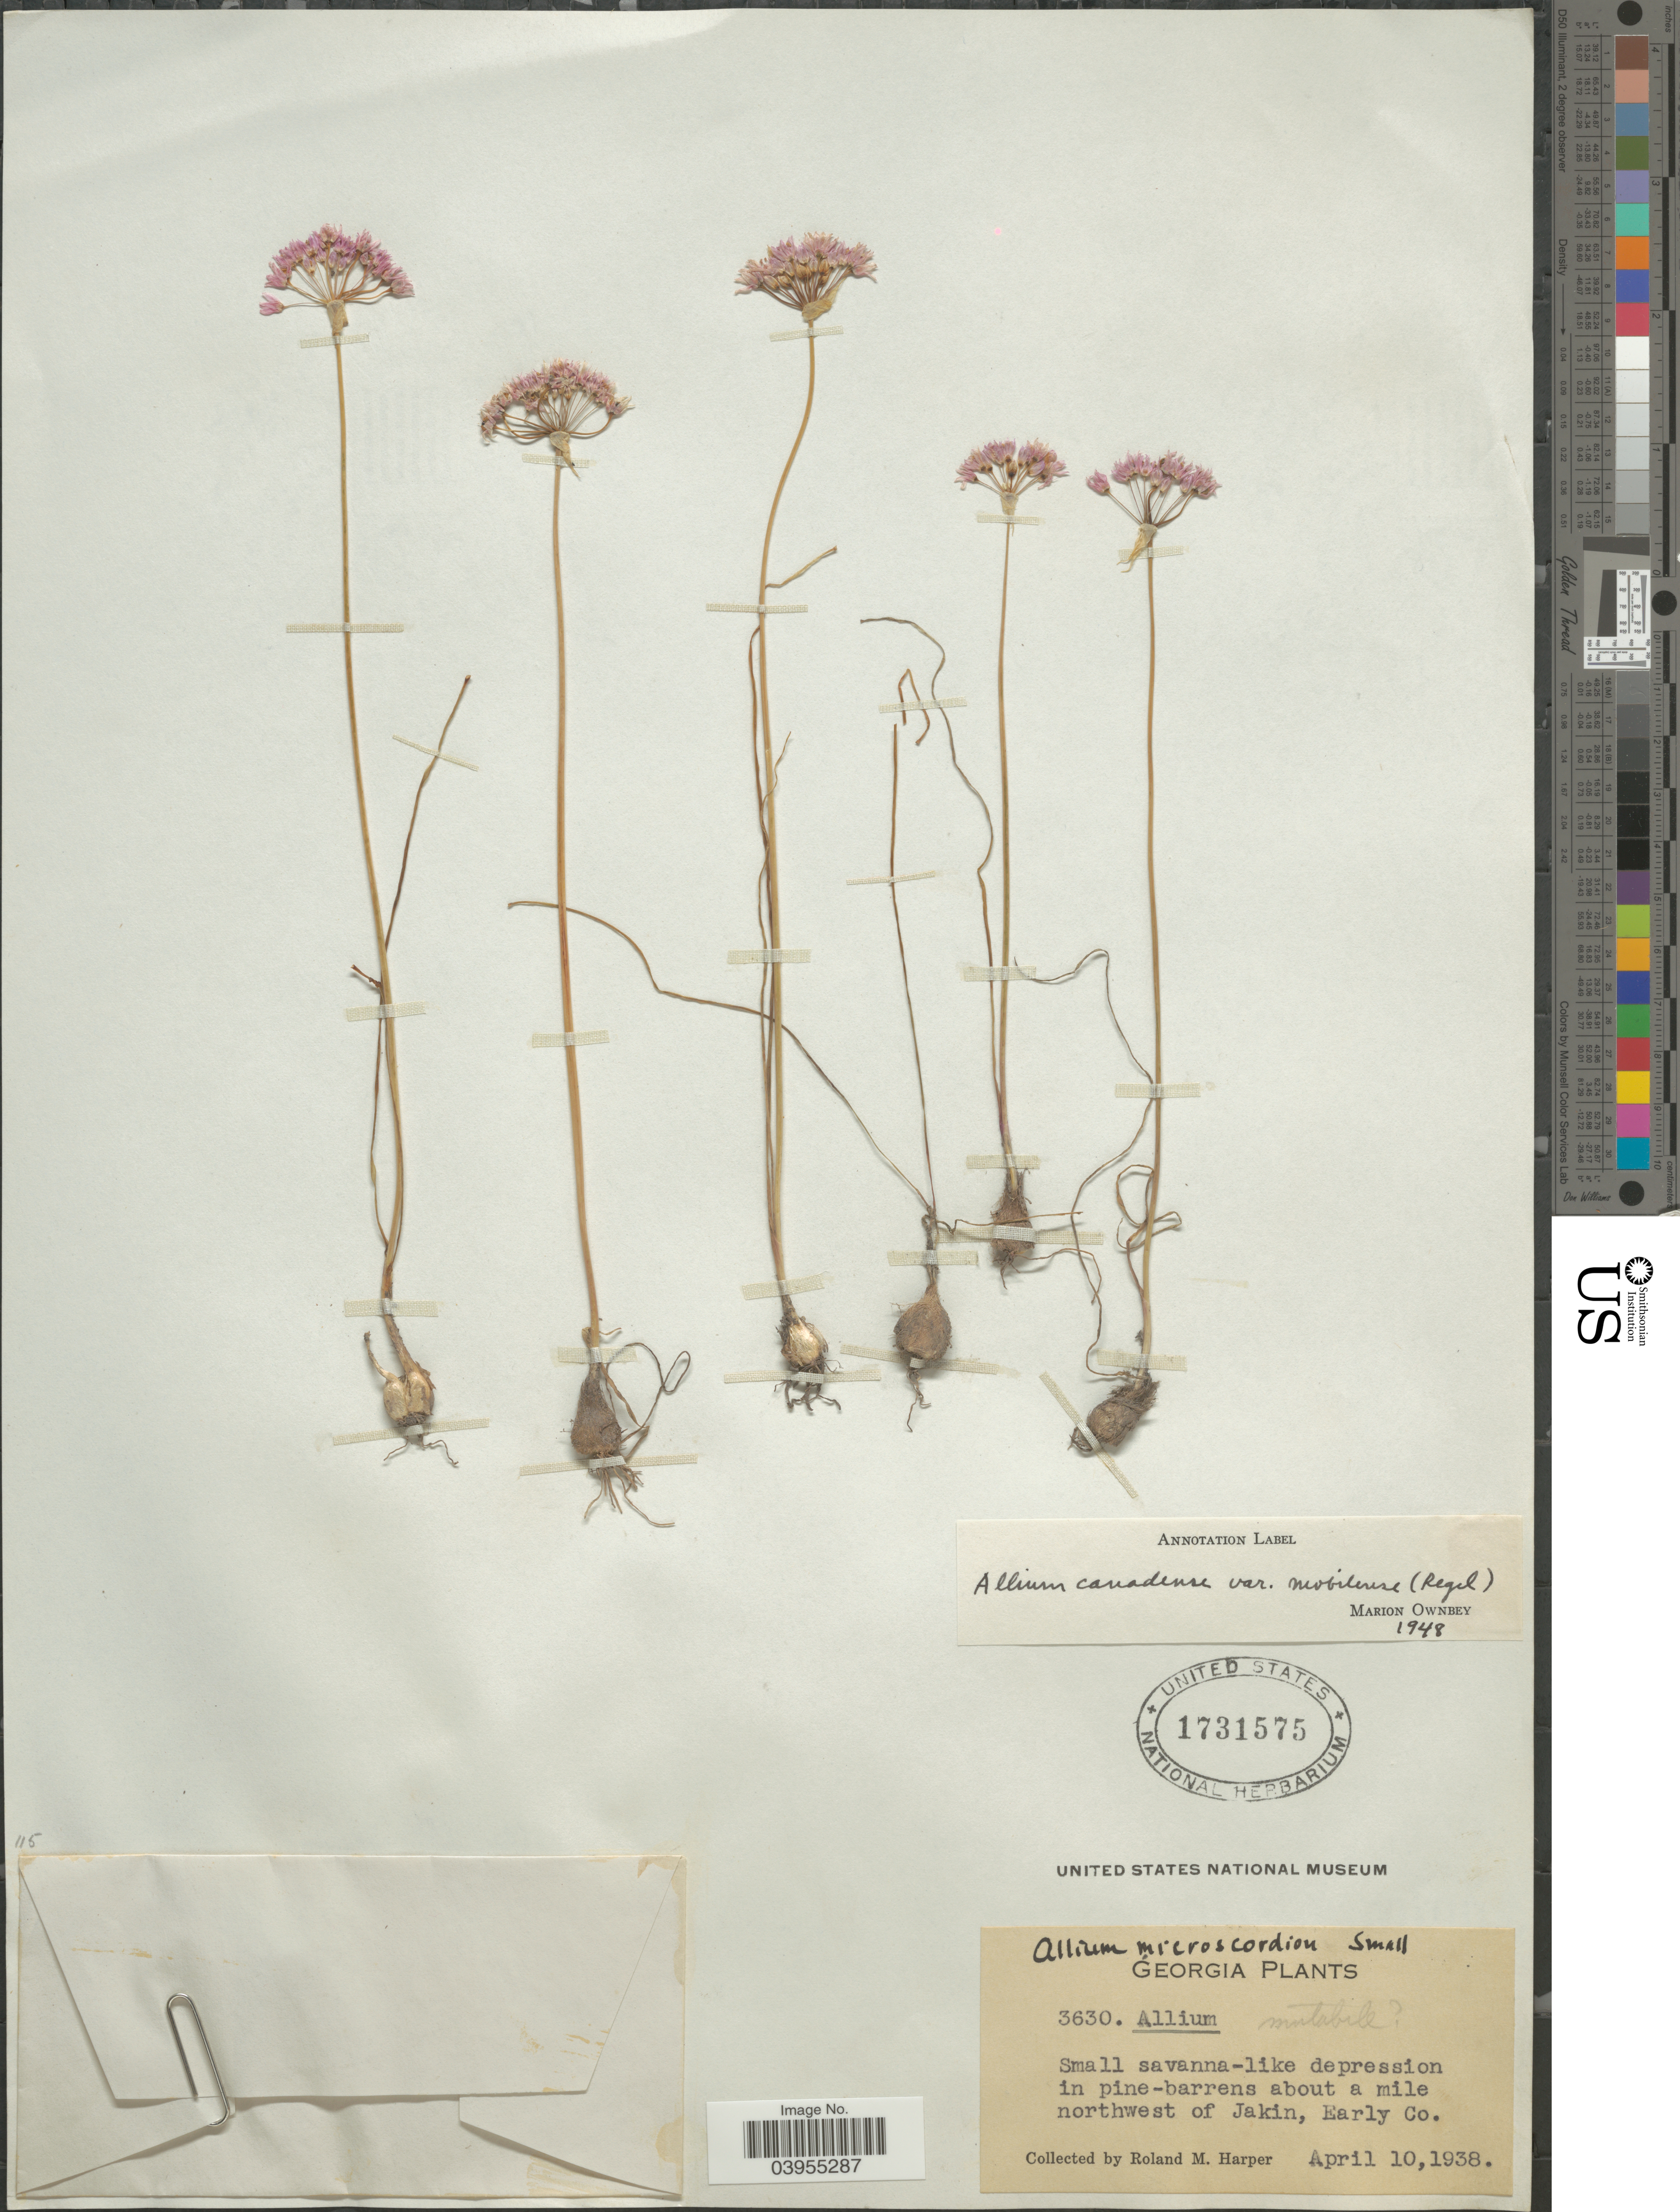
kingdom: Plantae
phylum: Tracheophyta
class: Liliopsida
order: Asparagales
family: Amaryllidaceae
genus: Allium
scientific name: Allium canadense var. mobilense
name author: (Regel) Traub & Ownbey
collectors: R. M. Harper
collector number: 3630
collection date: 1938-04-10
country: United States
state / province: Georgia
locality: About a mile northwest of Jakin, Early Co.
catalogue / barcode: US 1731575